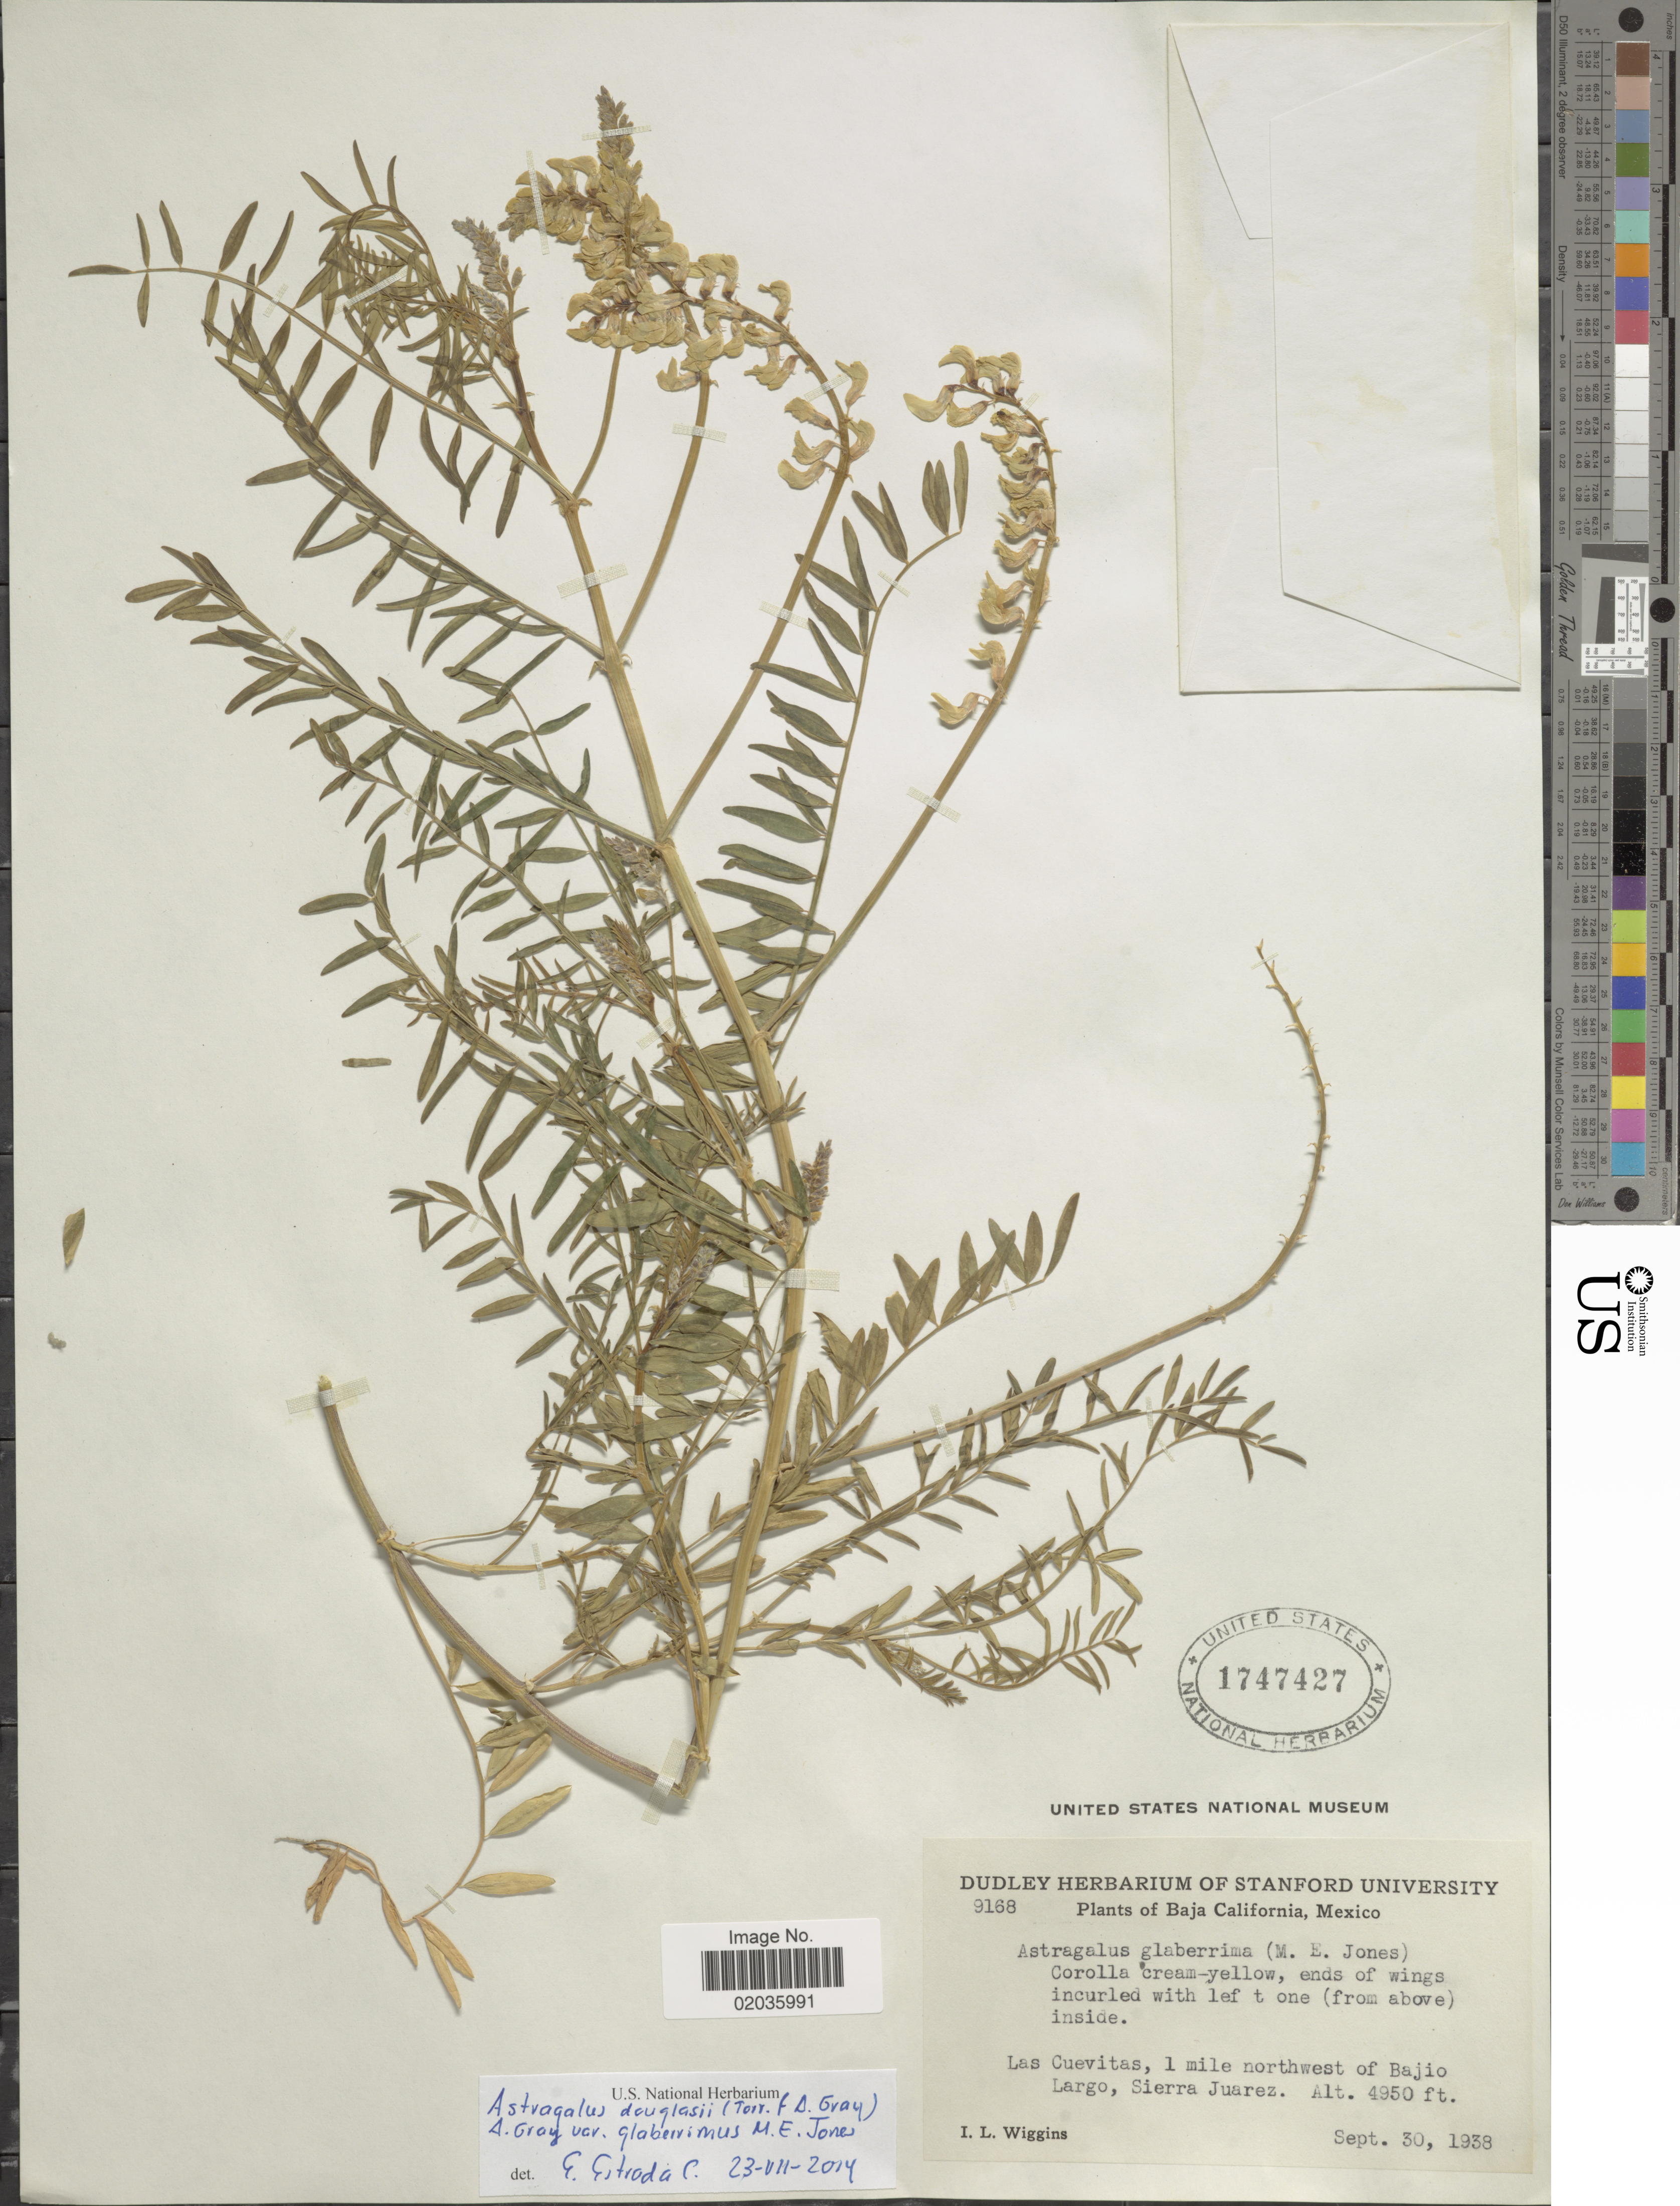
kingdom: Plantae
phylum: Tracheophyta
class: Magnoliopsida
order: Fabales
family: Fabaceae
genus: Astragalus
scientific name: Astragalus douglasii var. glaberrimus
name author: M.E. Jones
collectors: I. L. Wiggins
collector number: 9168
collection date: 1938-09-30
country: Mexico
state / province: Baja California Norte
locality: Baja California, Mexico. Las Cuevitas, 1 miles northwest of Bajio Largo, Sierra Juarez.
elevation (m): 1509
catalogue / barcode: US 1747427